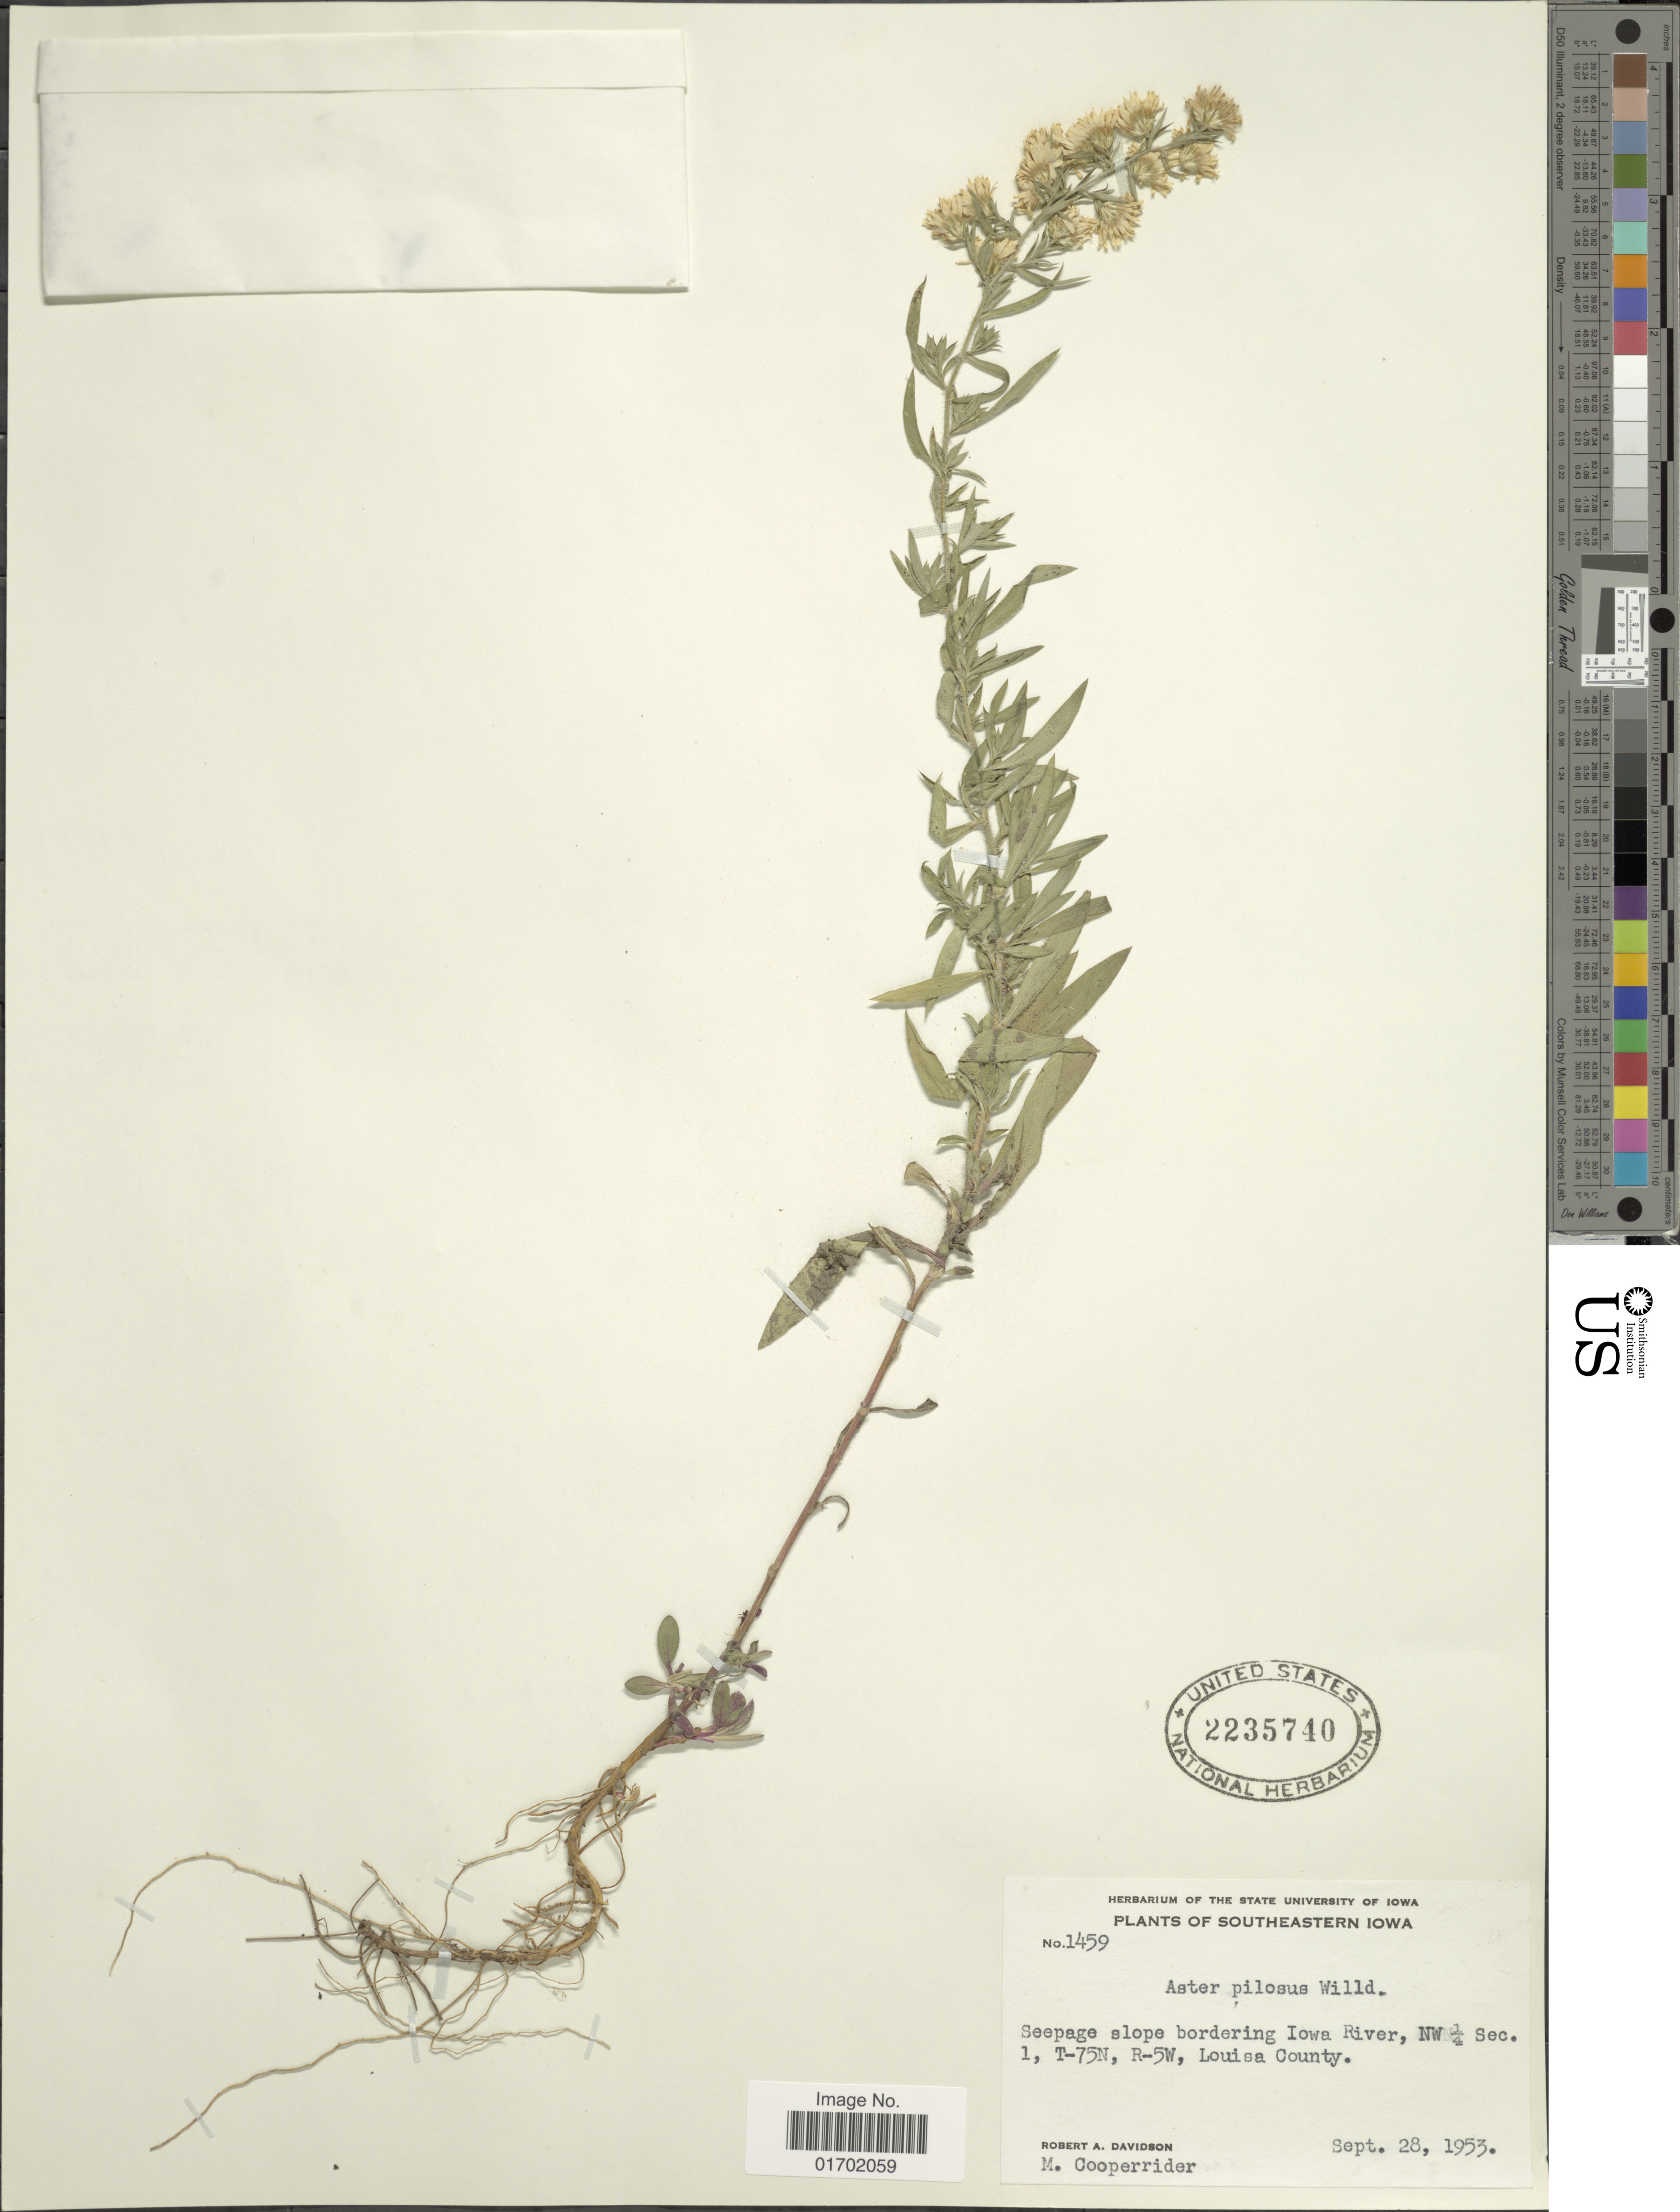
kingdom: Plantae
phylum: Tracheophyta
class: Magnoliopsida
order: Asterales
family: Asteraceae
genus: Symphyotrichum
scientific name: Symphyotrichum pilosum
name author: (Willd.) G.L. Nesom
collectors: R. A. Davidson & M. Cooperrider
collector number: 1459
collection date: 1953-09-28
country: United States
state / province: Iowa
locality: Southeastern Iowa, Seepage slope bordering Iowa River, NW 1/4 Sec. 1, T-75, R-5W, Louisa County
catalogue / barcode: US 2235740